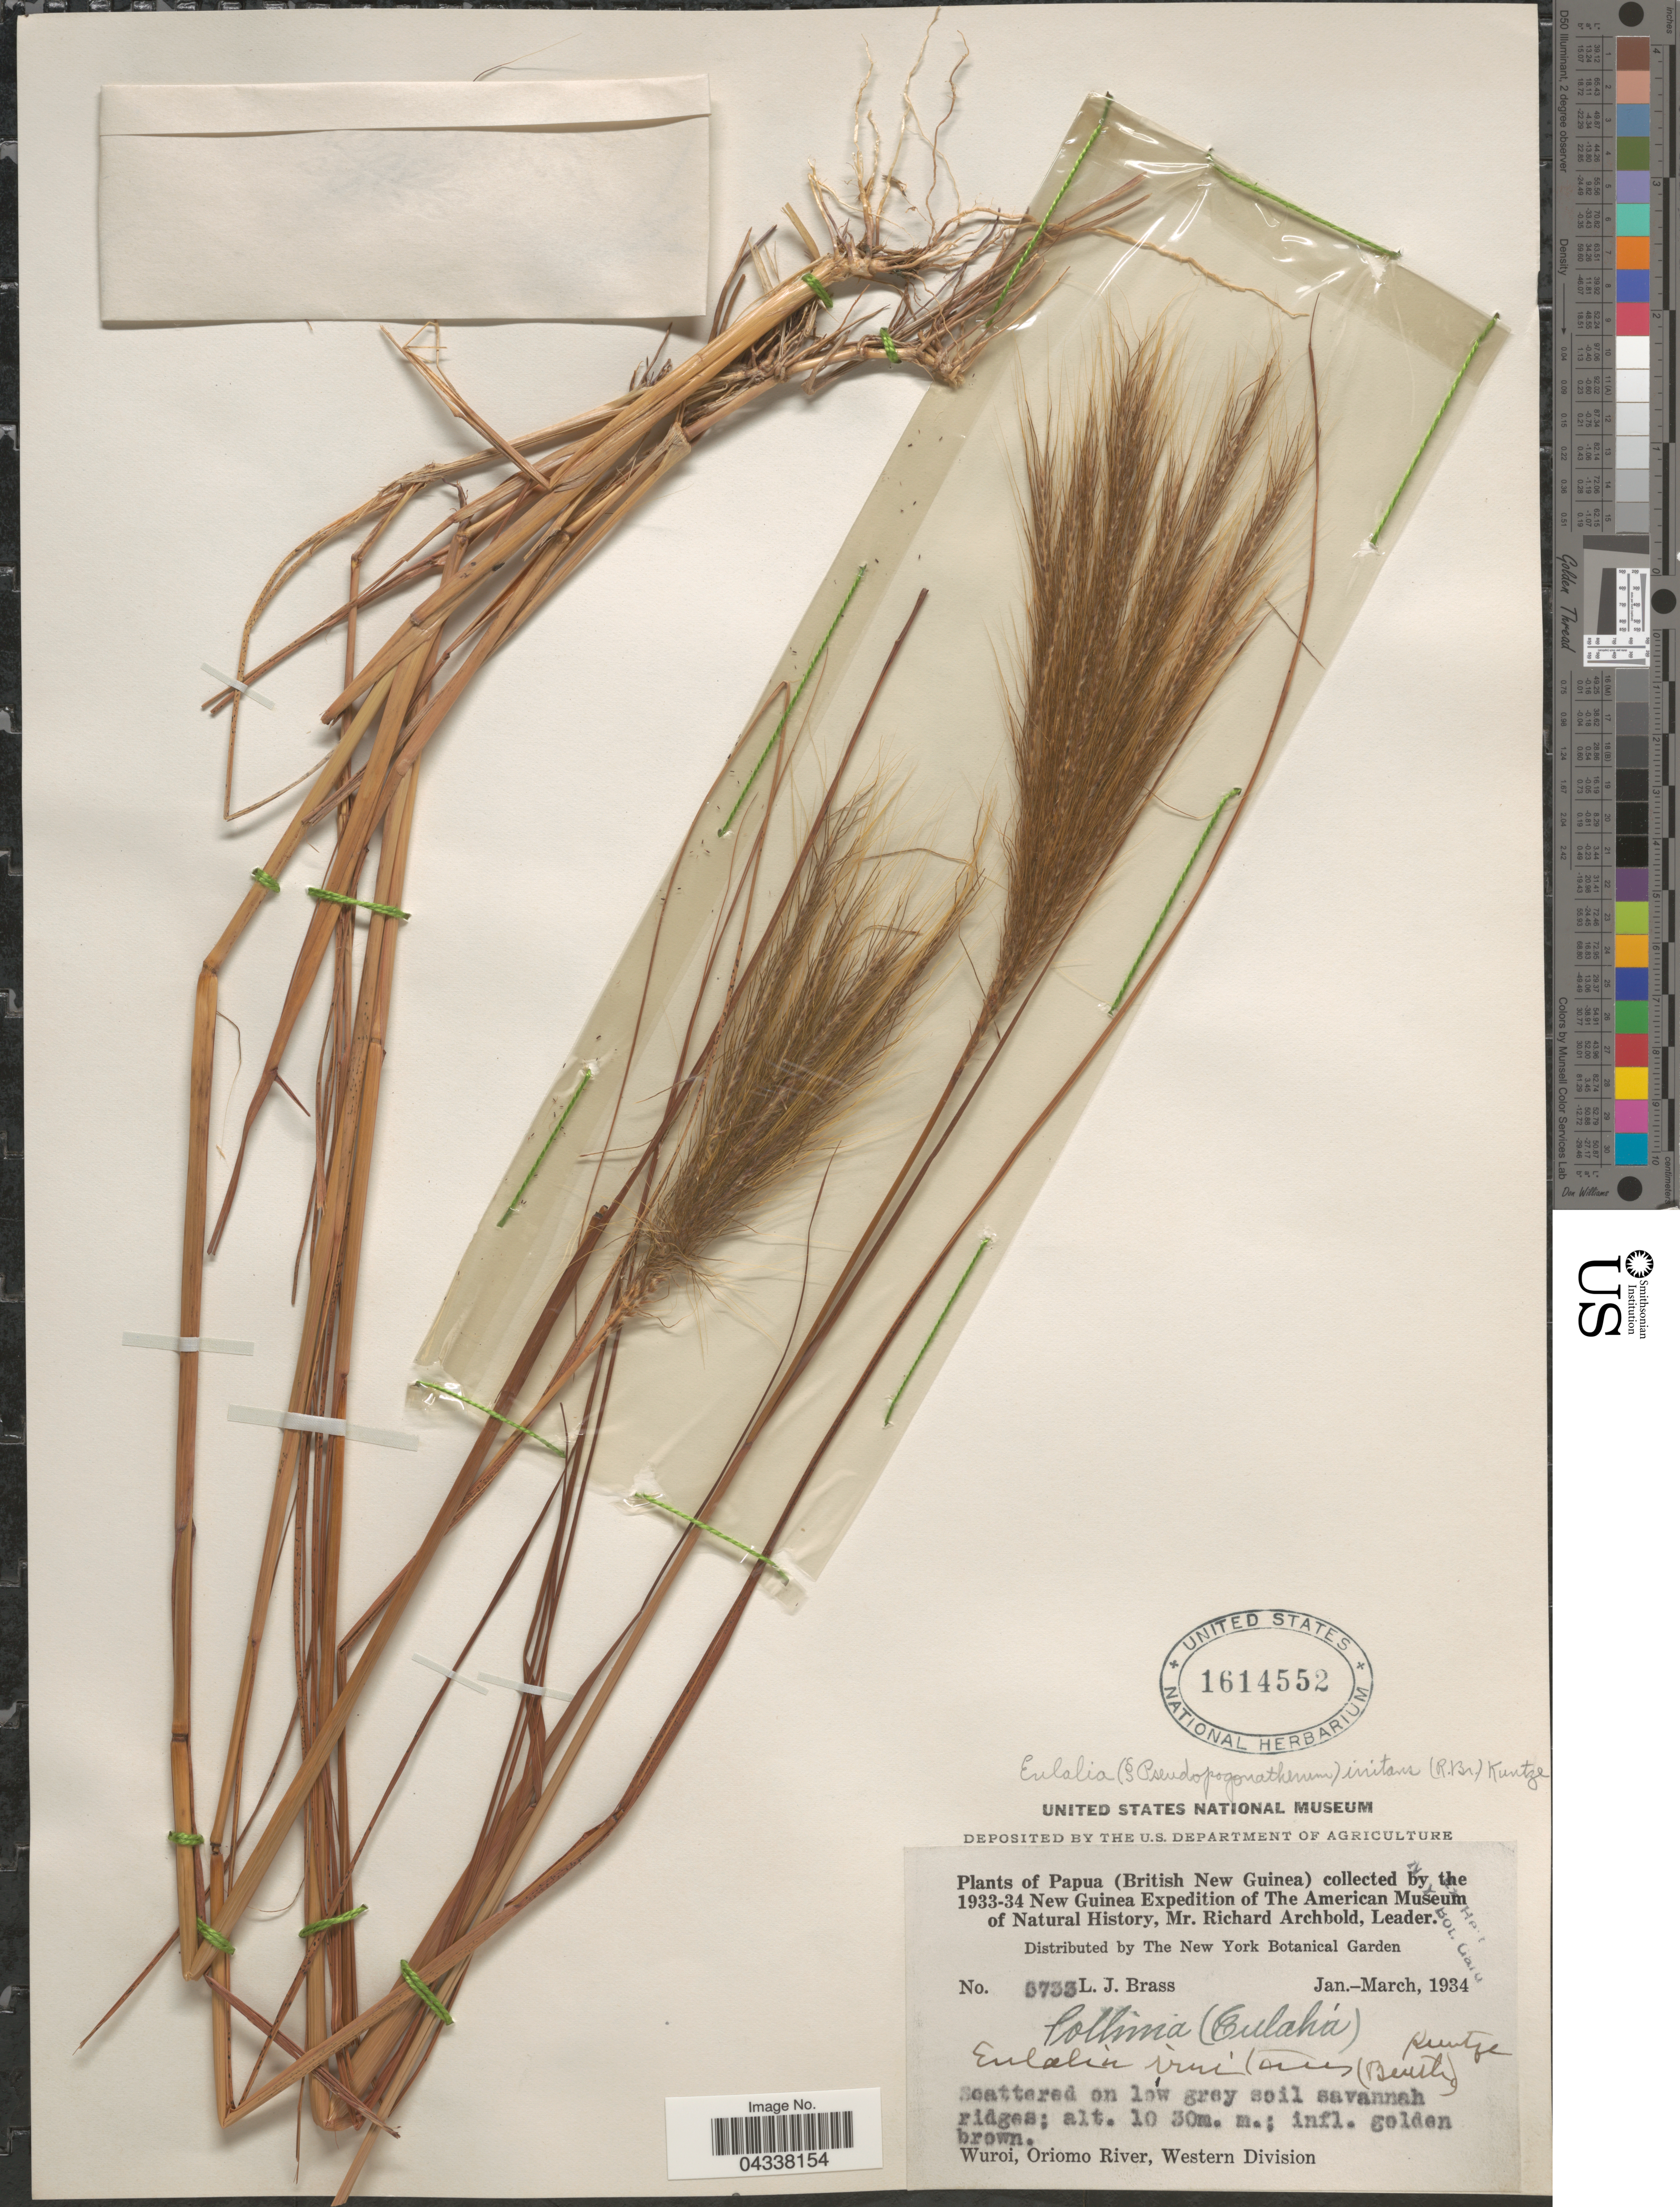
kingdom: Plantae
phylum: Tracheophyta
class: Liliopsida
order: Poales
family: Poaceae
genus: Pseudopogonatherum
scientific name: Pseudopogonatherum irritans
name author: (R. Br.) A. Camus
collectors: L. J. Brass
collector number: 5733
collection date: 1934-01/1934-03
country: Papua New Guinea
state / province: Manus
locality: (British New Guinea). 1933-34 New Guinea Expedition of The American Museum of Natural History. Wuroi, Oriomo River, Western Division.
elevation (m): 10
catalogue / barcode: US 1614552